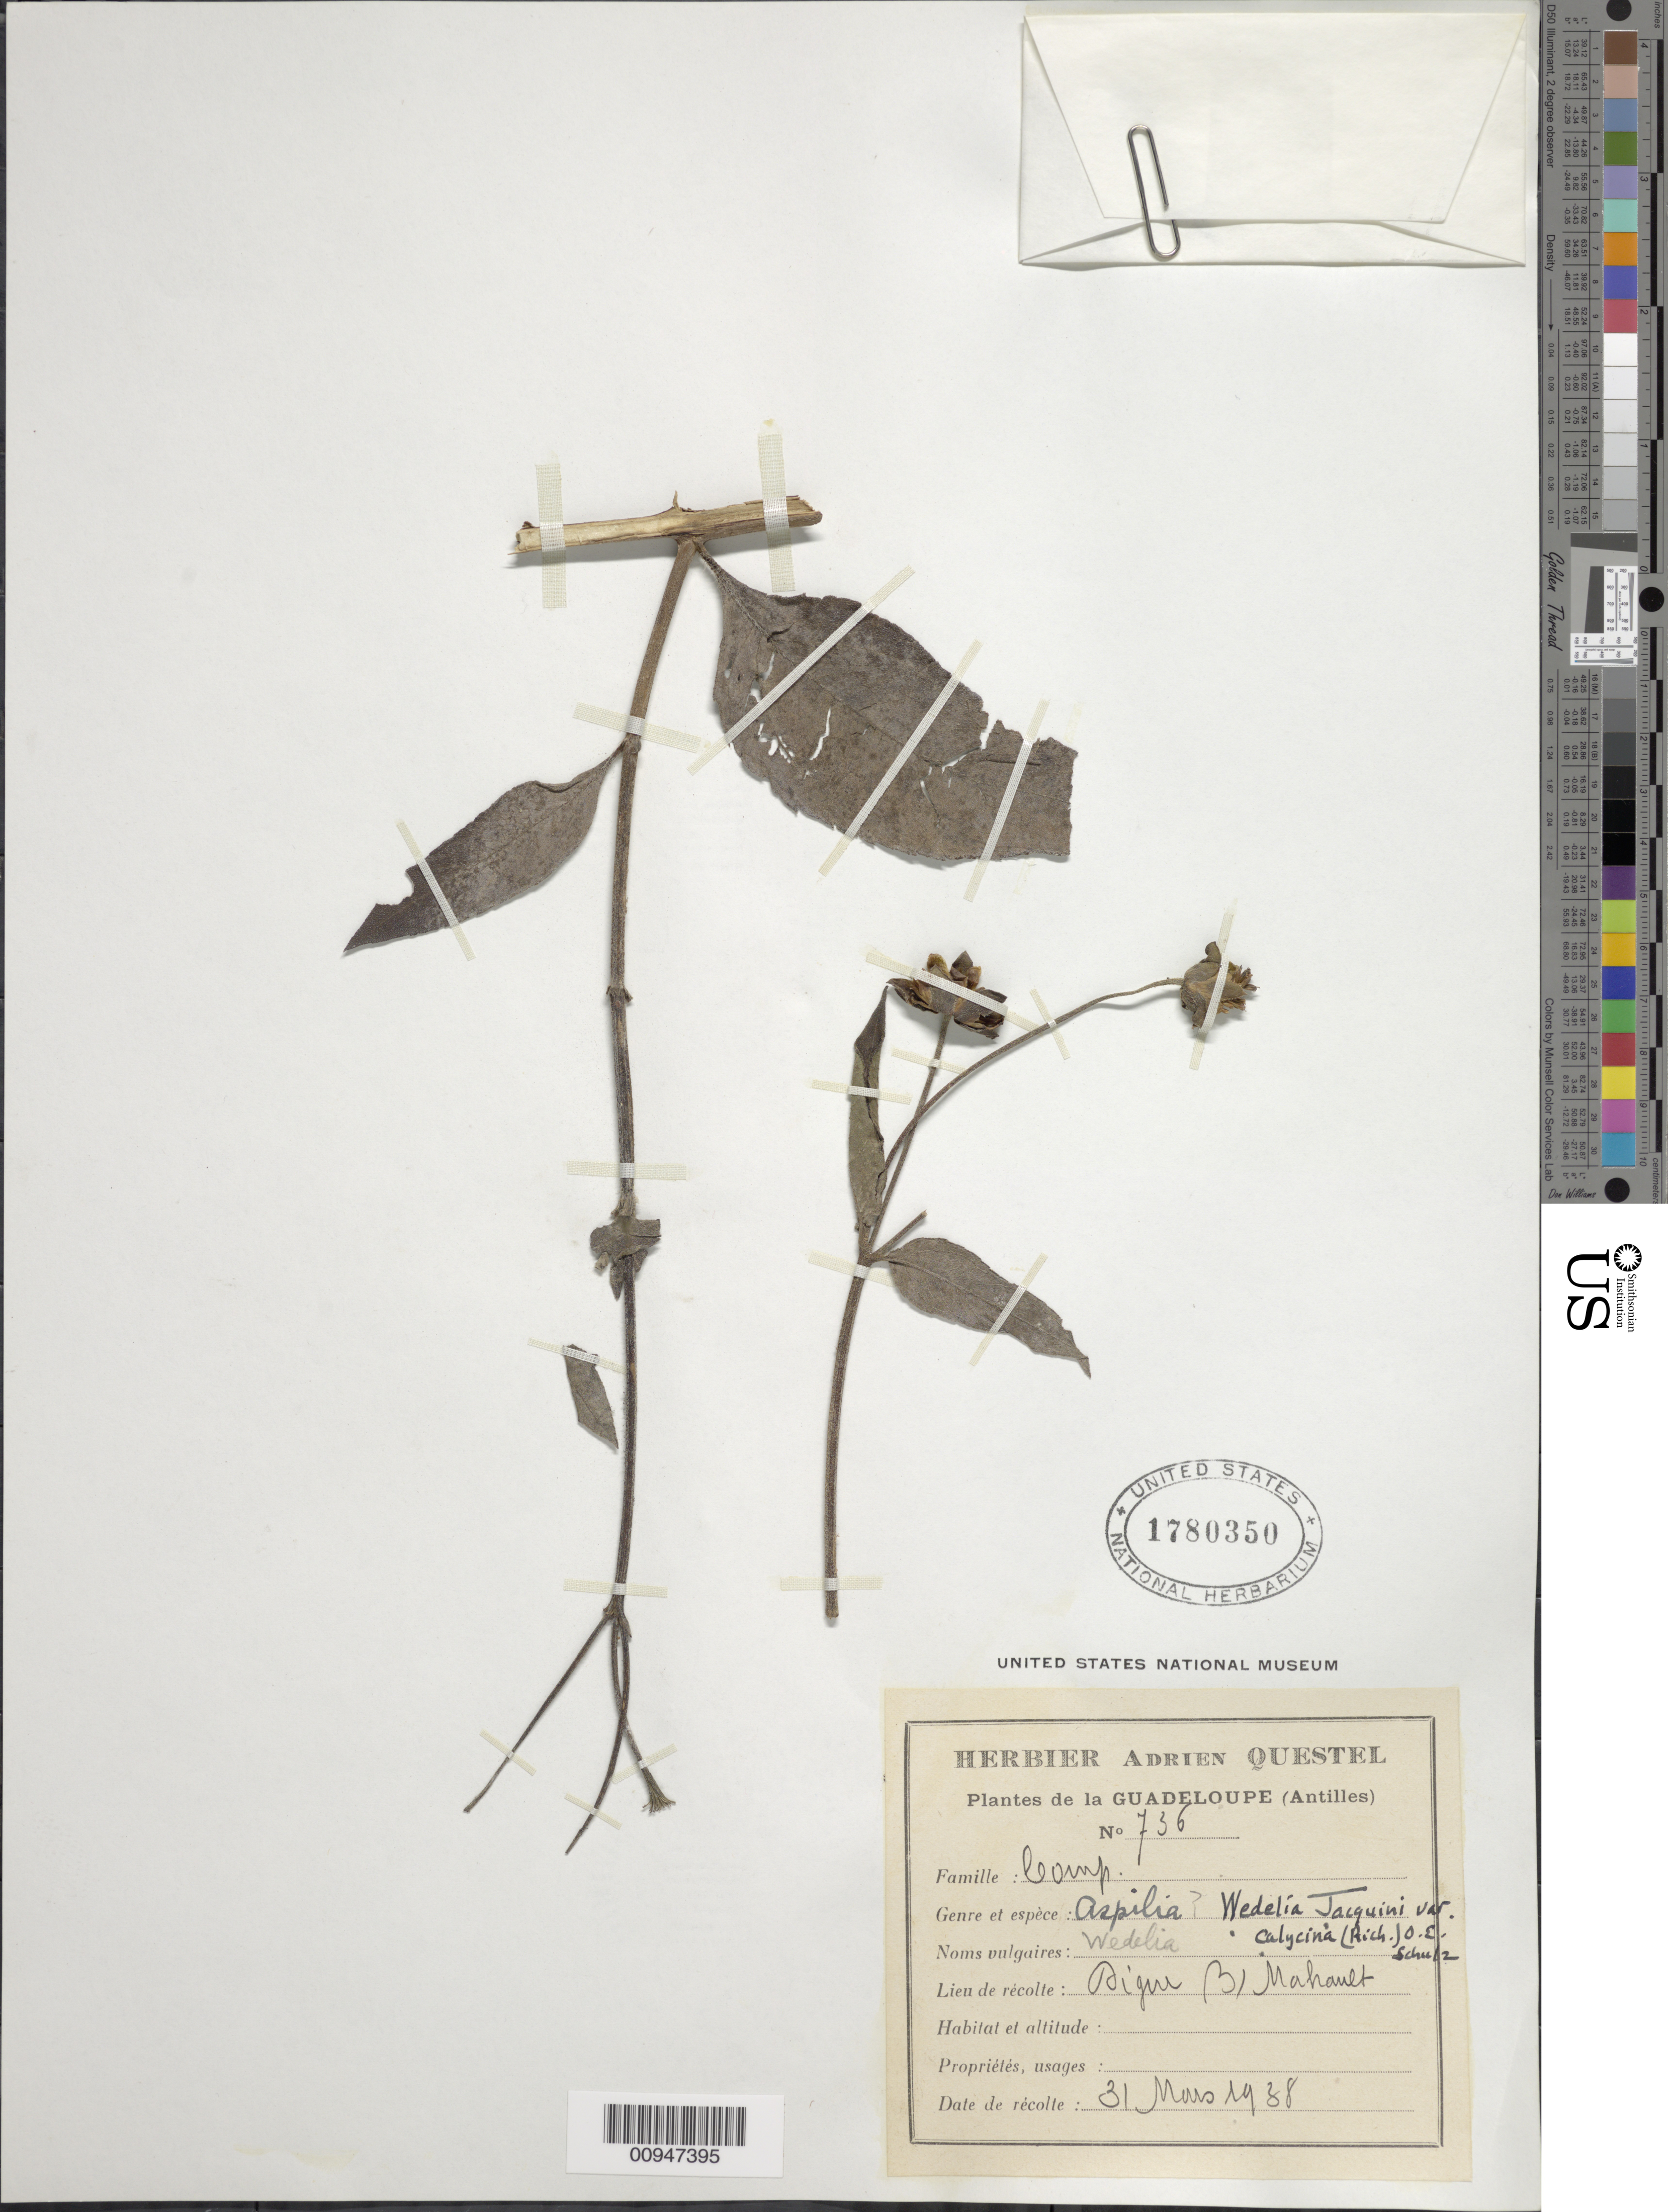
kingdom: Plantae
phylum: Tracheophyta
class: Magnoliopsida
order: Asterales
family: Asteraceae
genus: Wedelia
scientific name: Wedelia calycina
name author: Rich.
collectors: A. Questel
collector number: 736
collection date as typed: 31 Mar 1938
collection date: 1938-03-31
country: Guadeloupe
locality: "…" Pique Mahault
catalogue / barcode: US 1780350